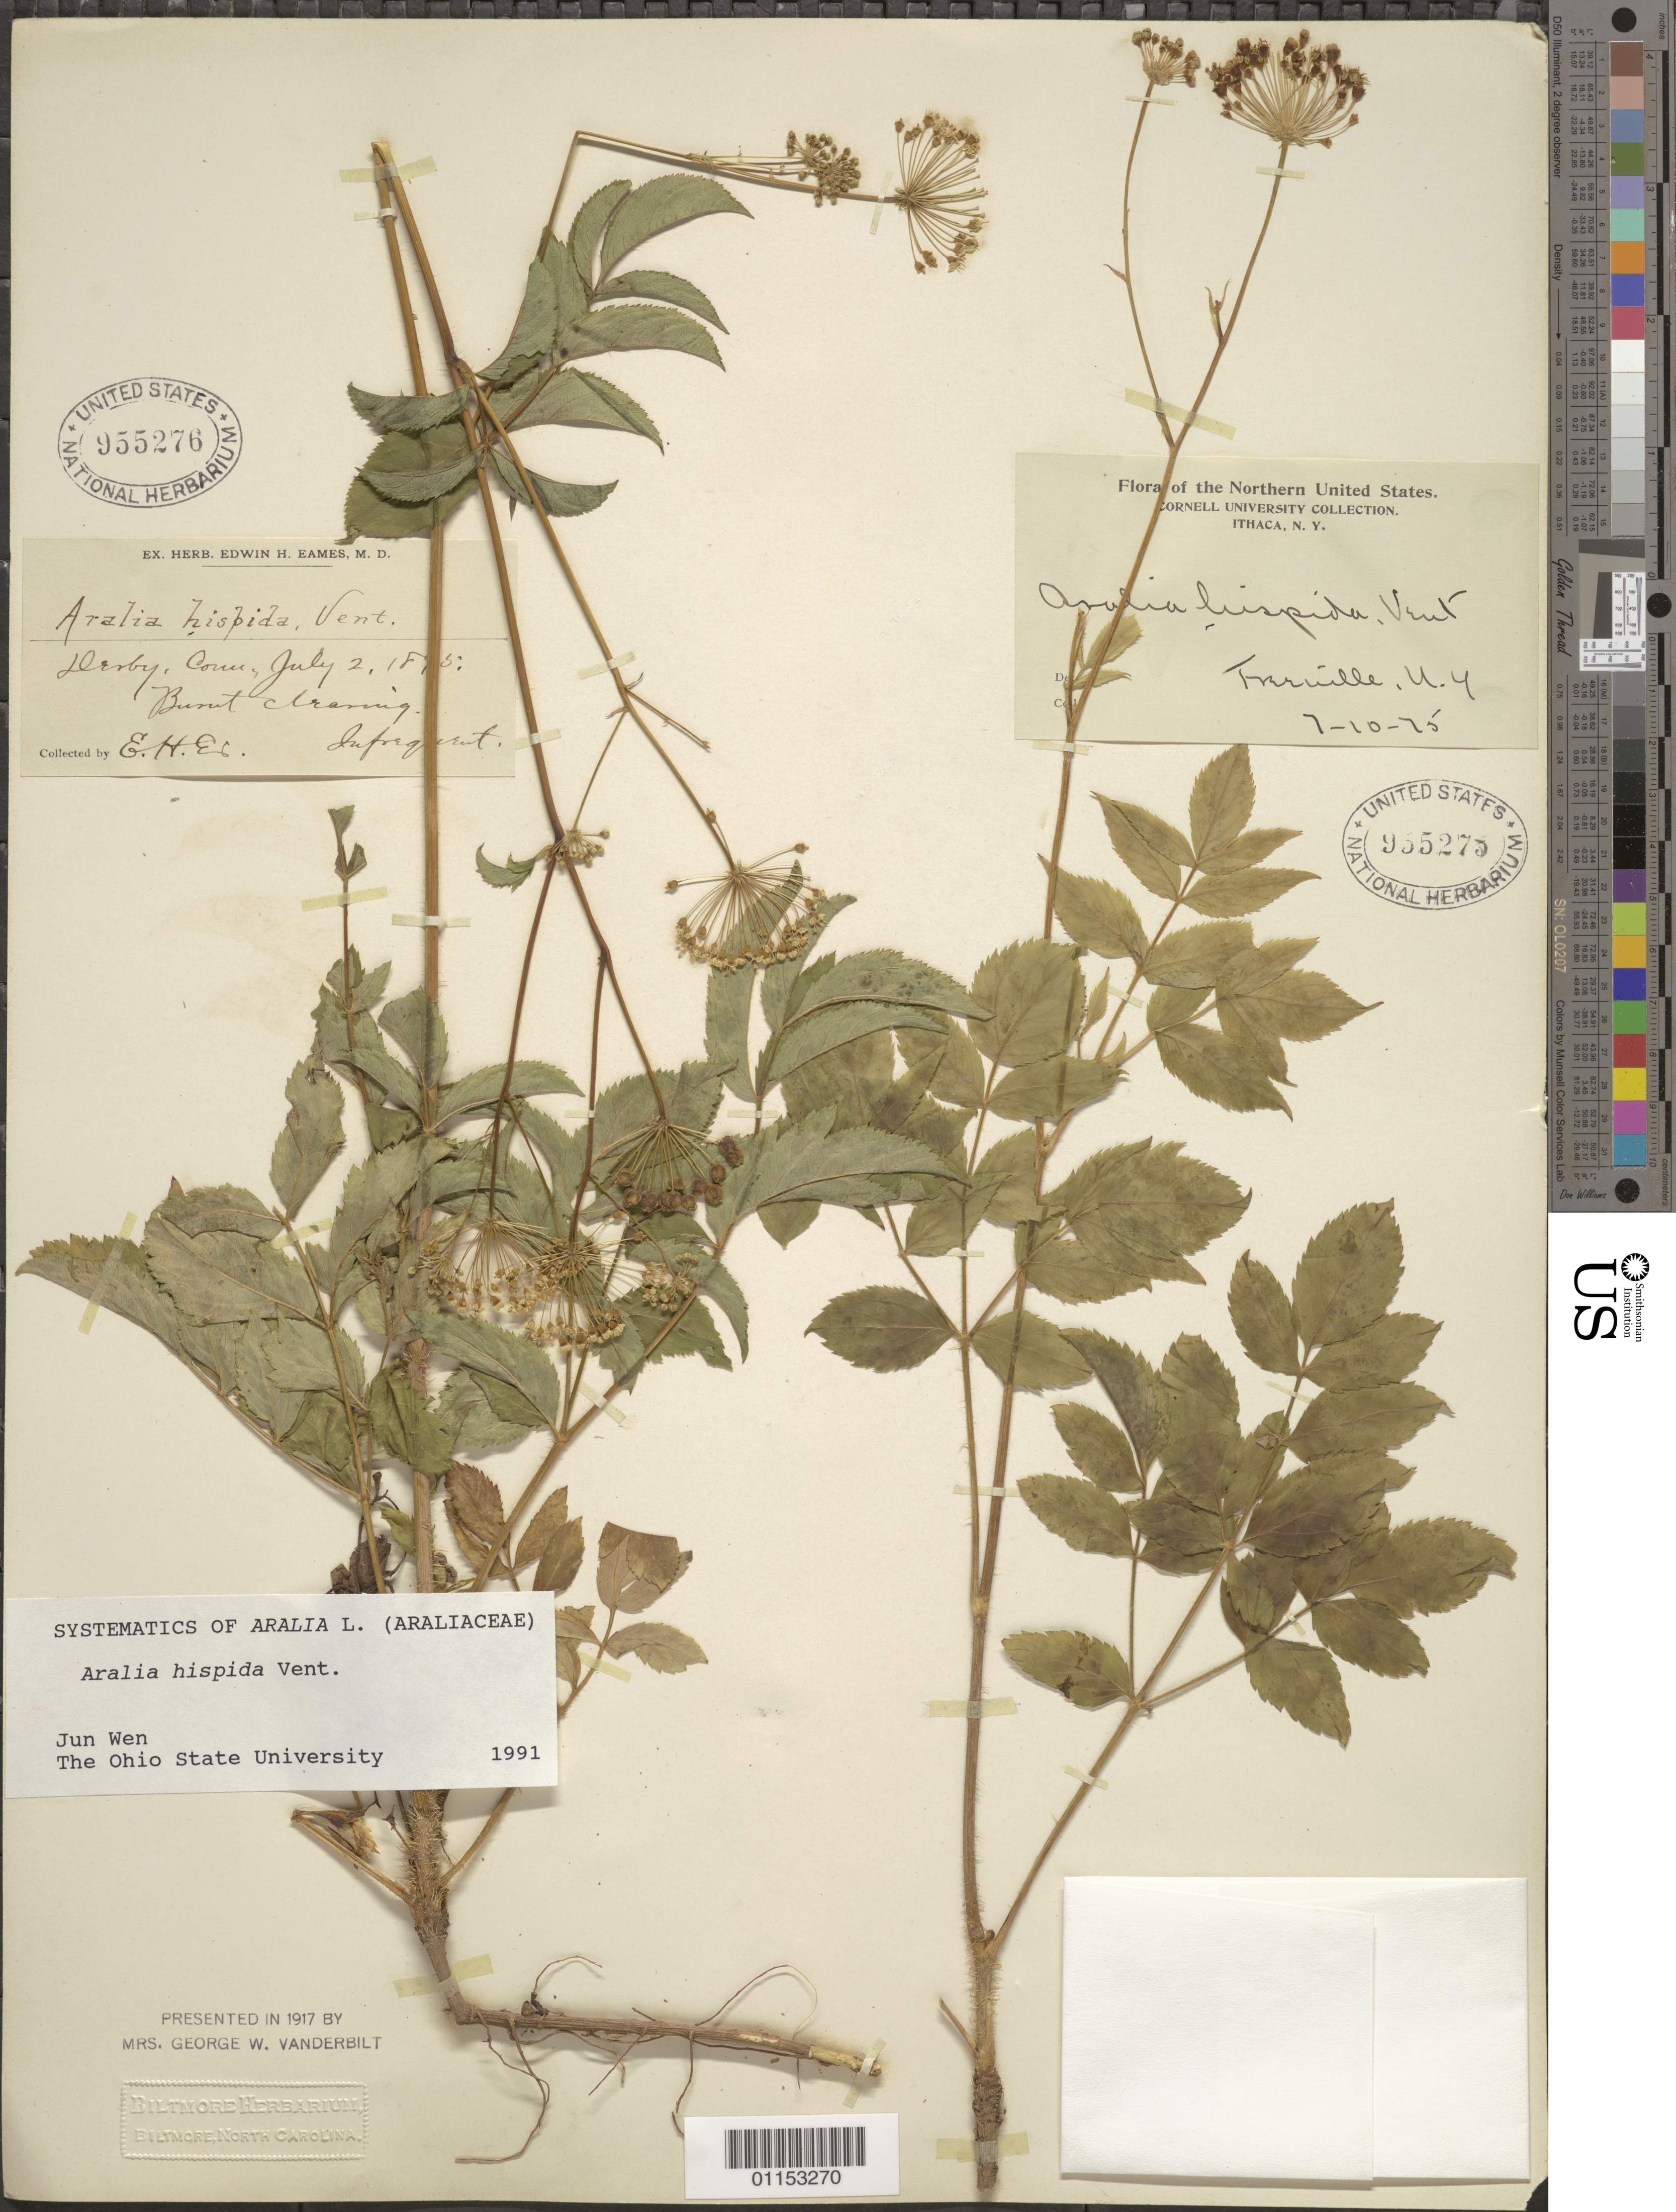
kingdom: Plantae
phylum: Tracheophyta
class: Magnoliopsida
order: Apiales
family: Araliaceae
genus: Aralia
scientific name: Aralia hispida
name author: Vent.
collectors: E. H. Eames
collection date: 1895-07-02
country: United States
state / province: New York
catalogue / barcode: US 955276